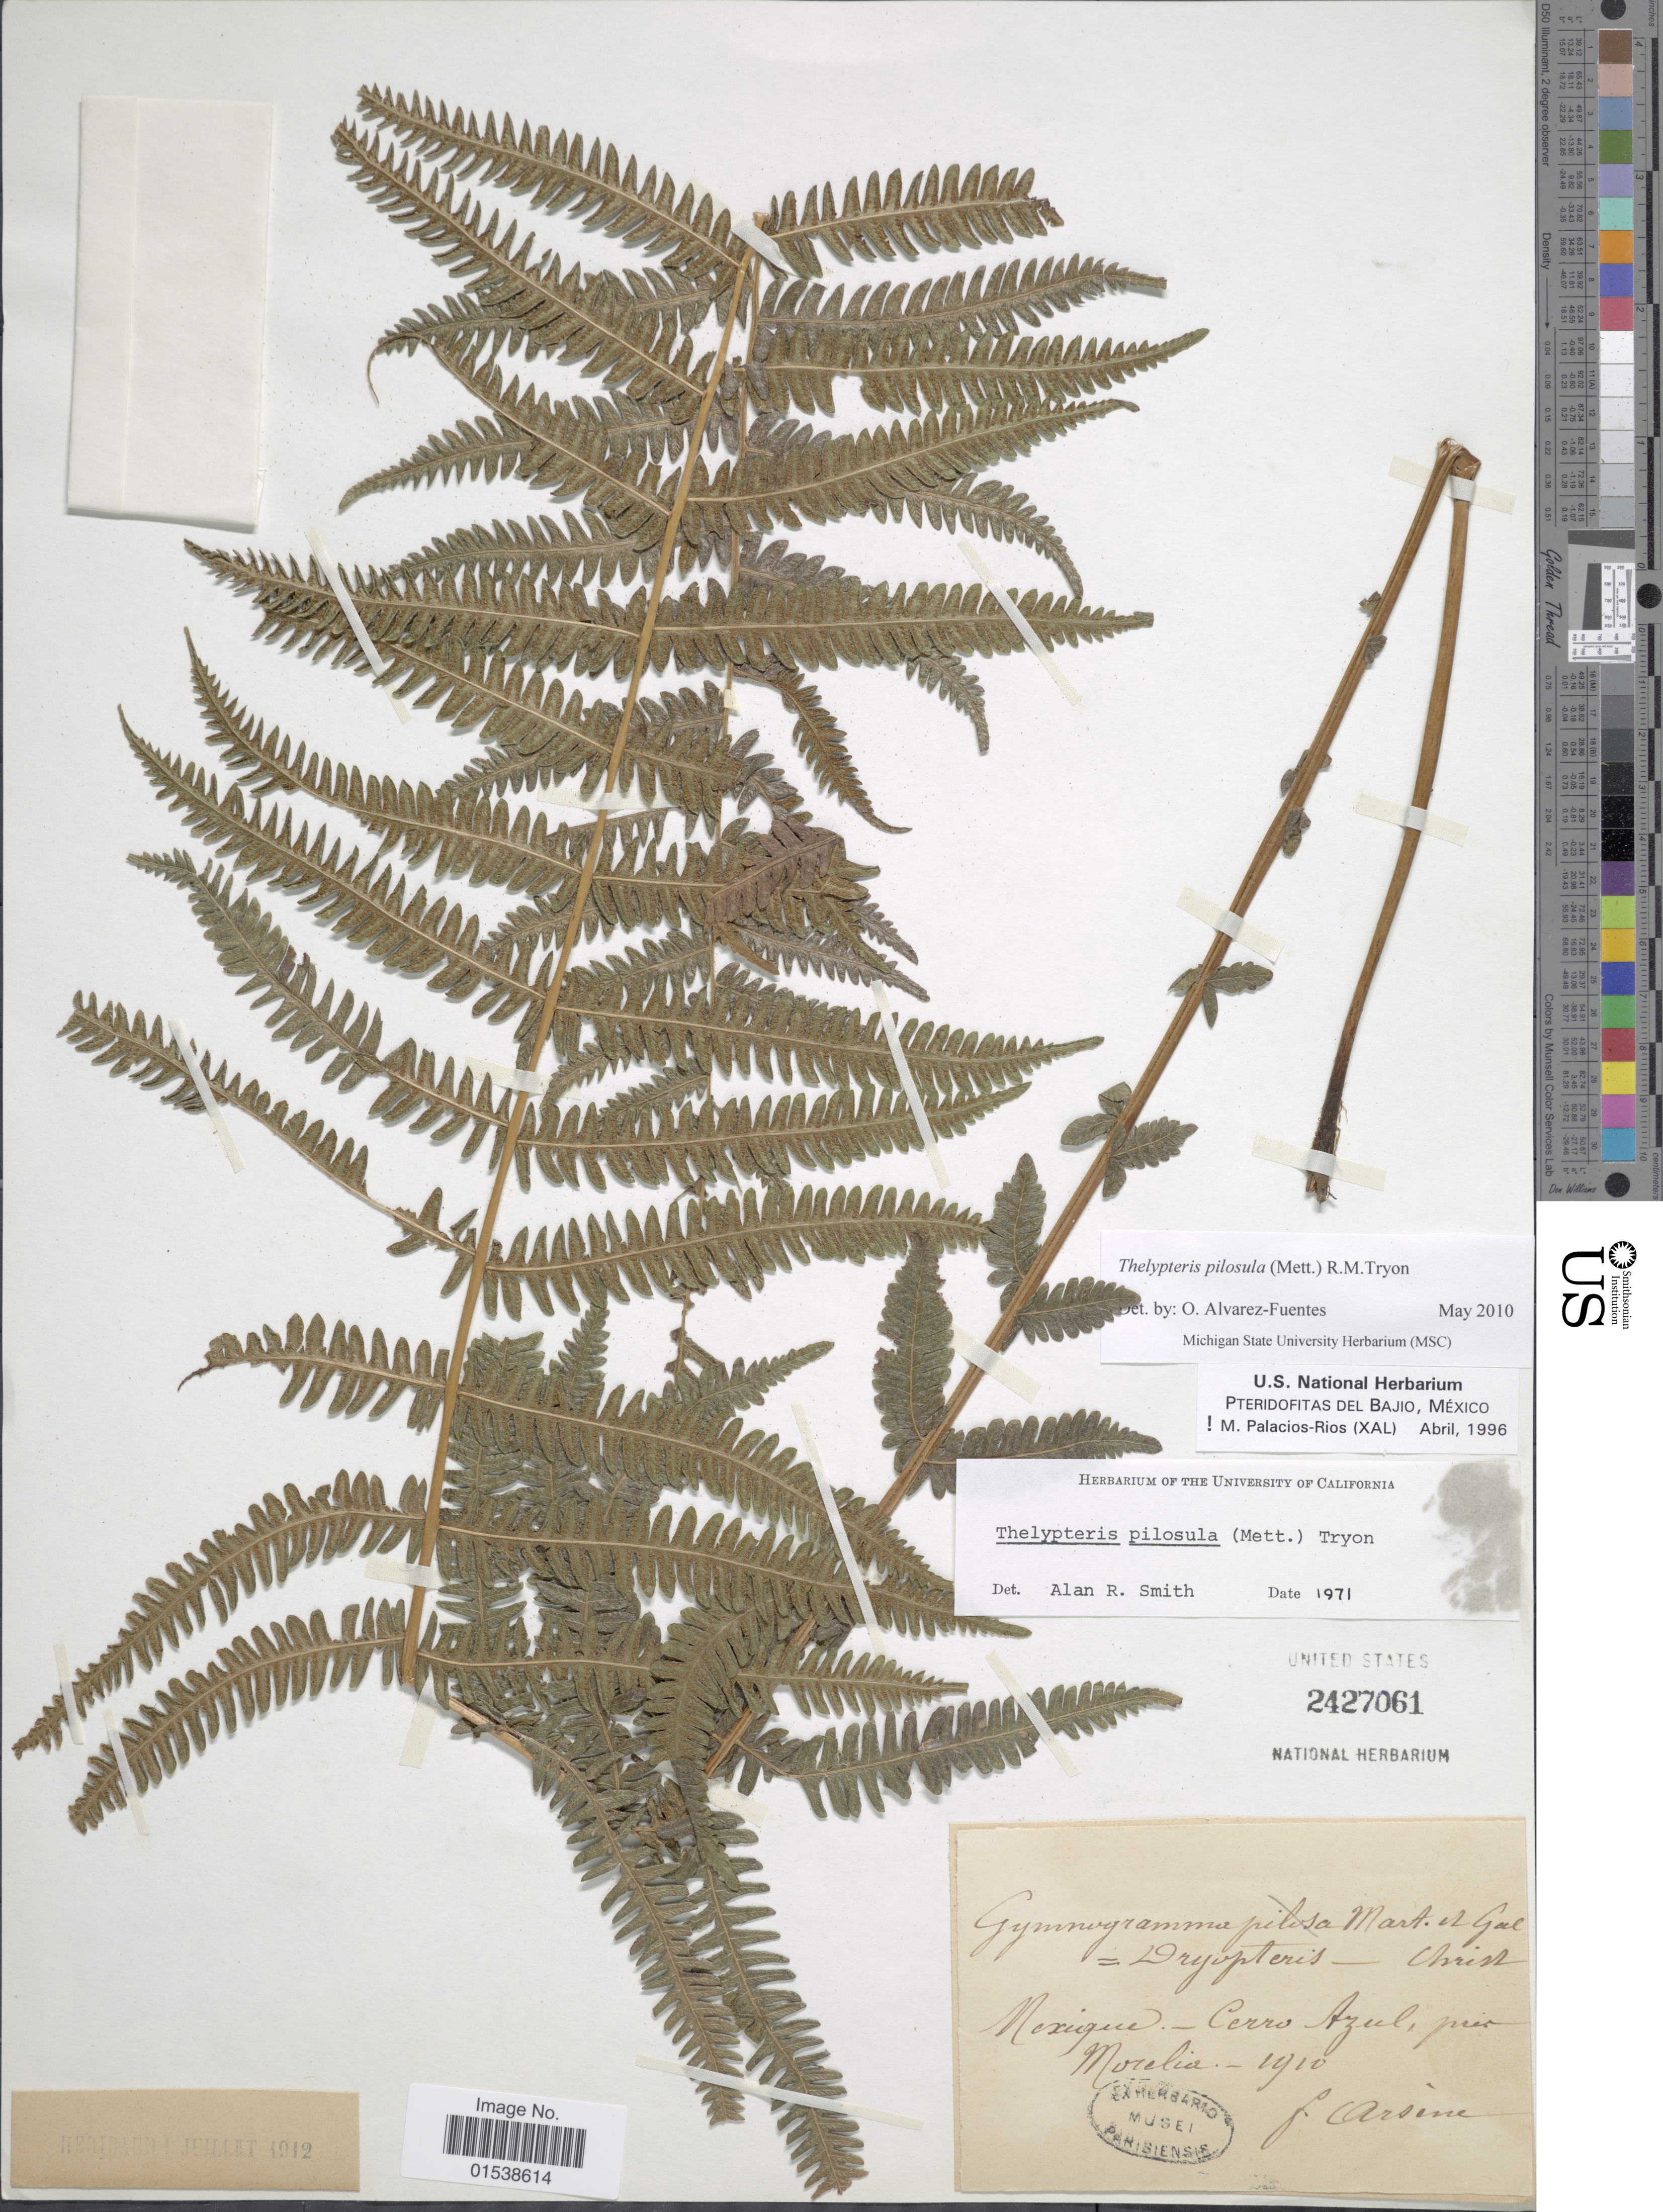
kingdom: Plantae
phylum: Tracheophyta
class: Polypodiopsida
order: Polypodiales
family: Thelypteridaceae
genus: Amauropelta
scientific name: Amauropelta pilosula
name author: (Klotzsch & H. Karst.) Á. Löve & D. Löve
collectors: F. Arsène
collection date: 1910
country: Mexico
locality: Mexique, Cerro Azul, pres Morelia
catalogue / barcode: US 2427061